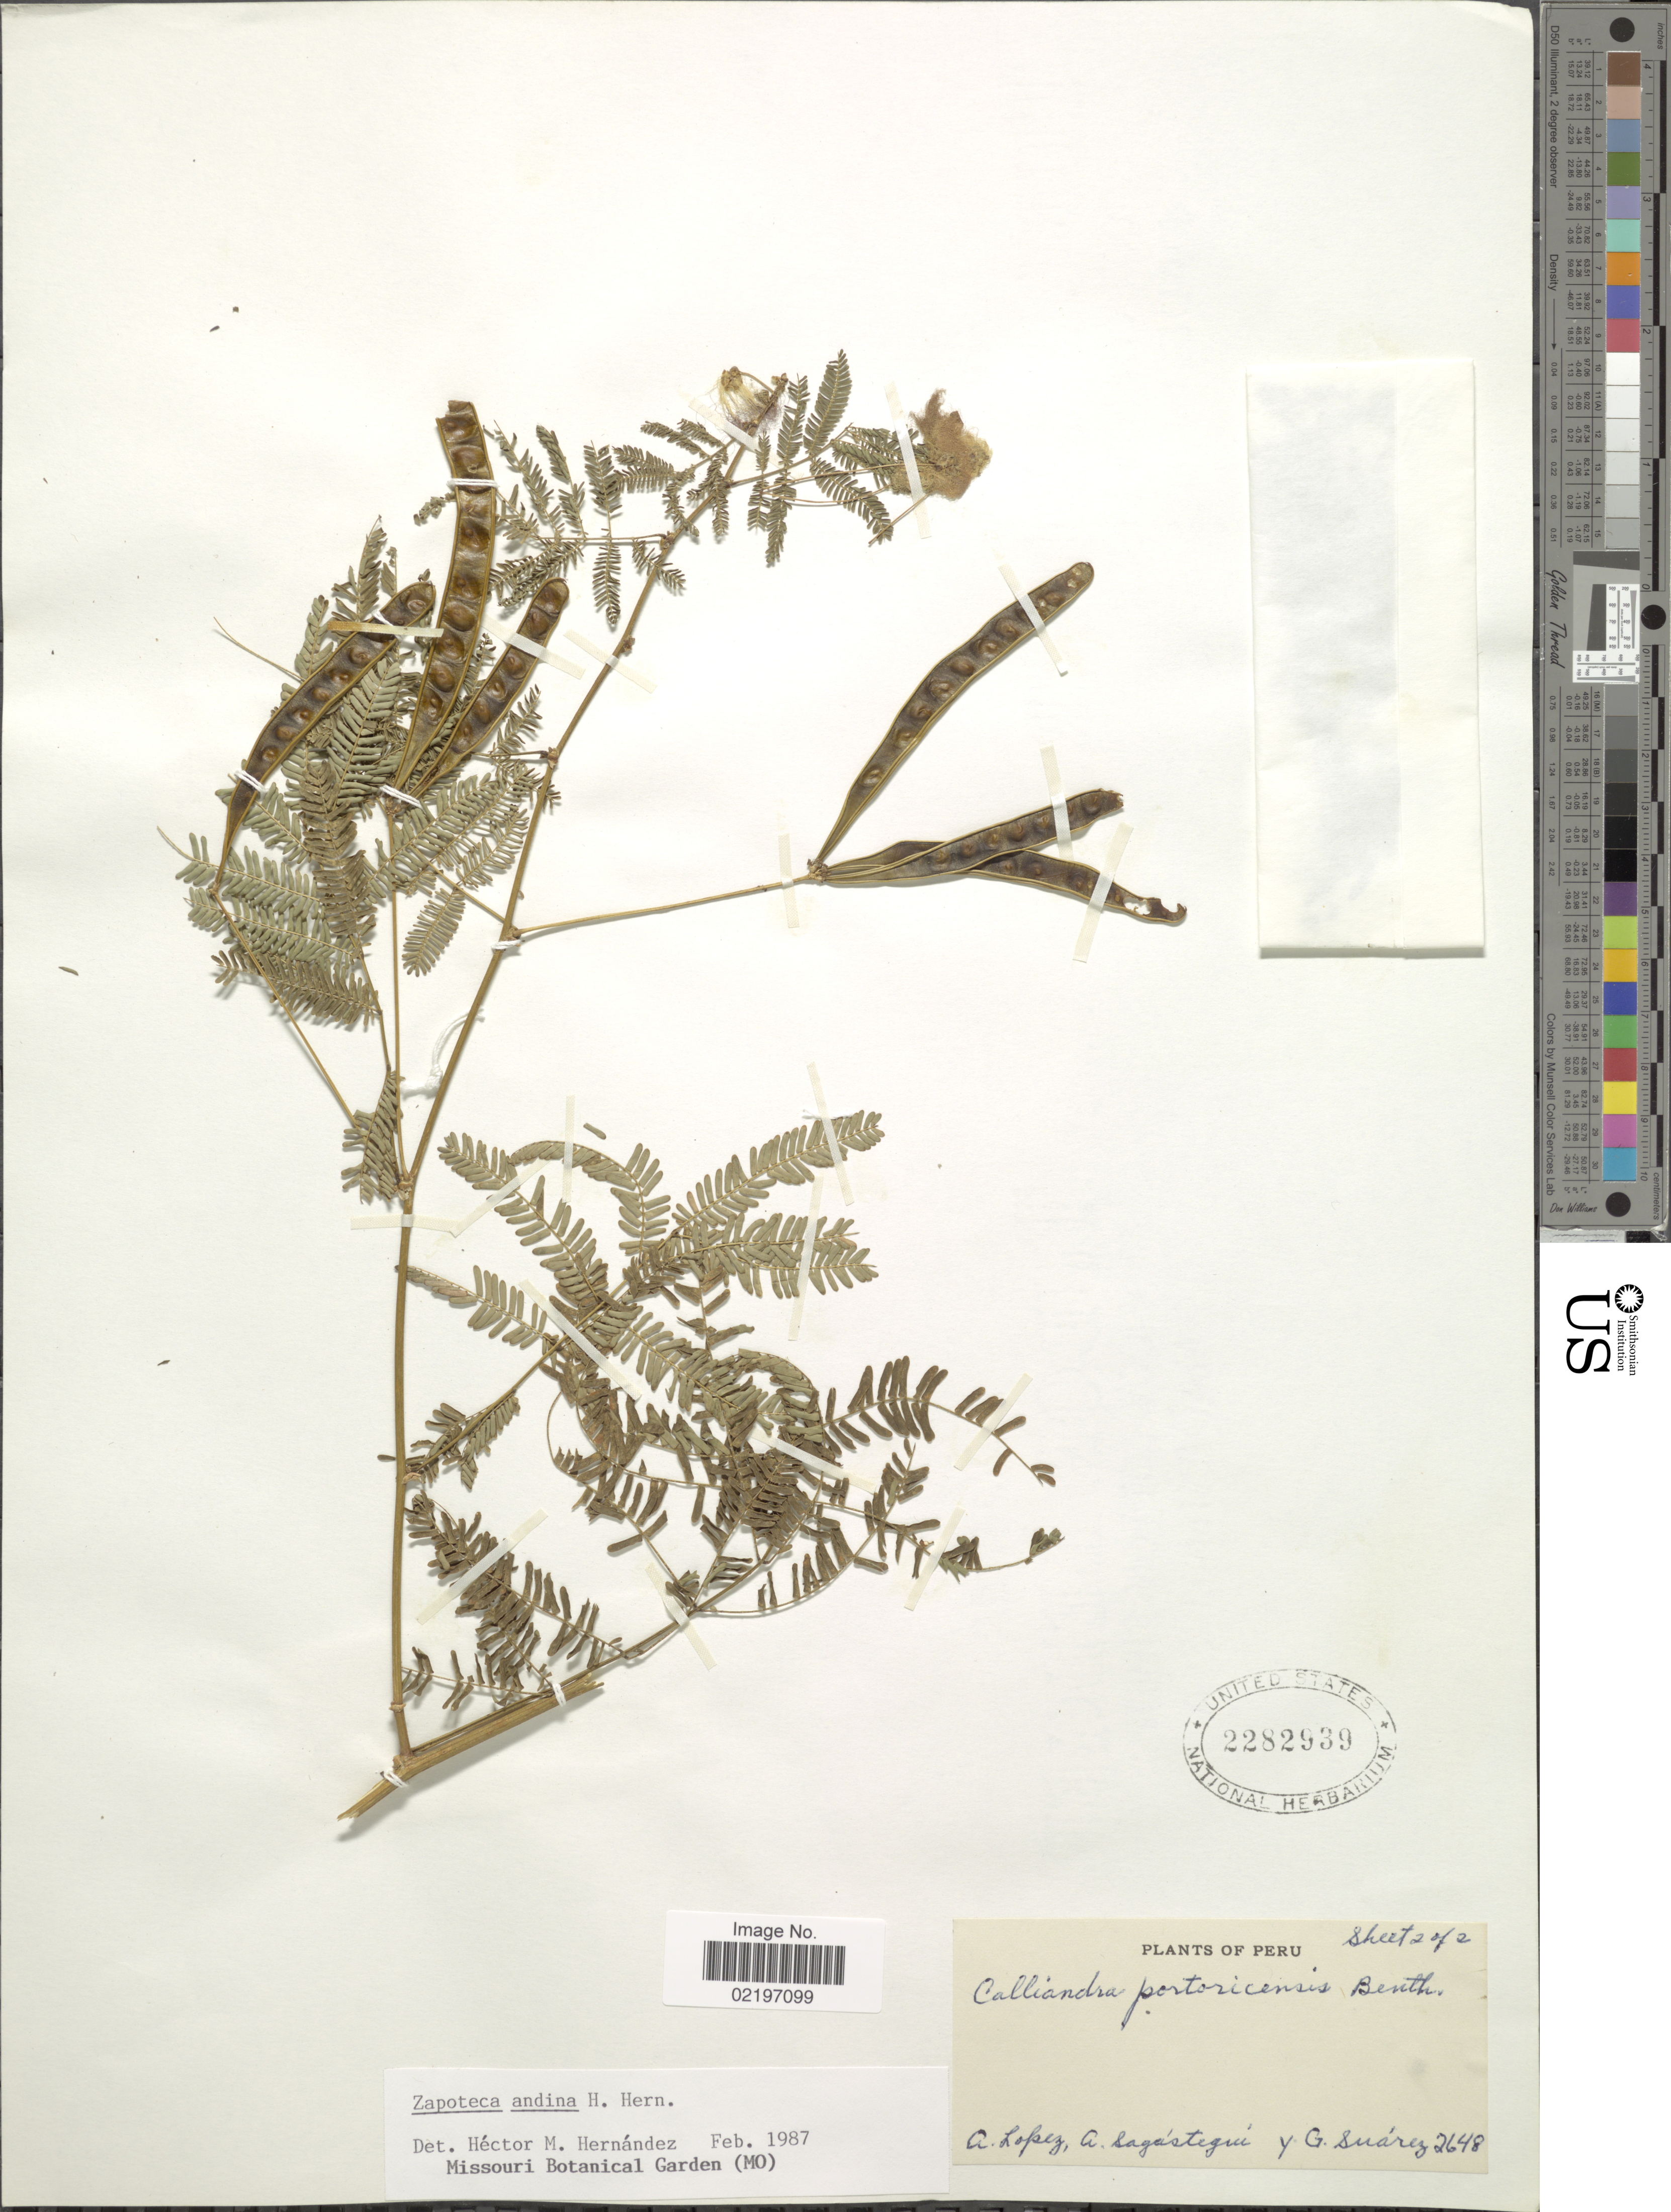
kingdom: Plantae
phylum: Tracheophyta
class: Magnoliopsida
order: Fabales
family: Fabaceae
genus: Zapoteca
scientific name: Zapoteca andina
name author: H.M. Hern.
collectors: A. Lopez, A. Sagástequi & G. Suárez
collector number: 2648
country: Peru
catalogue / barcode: US 2282939